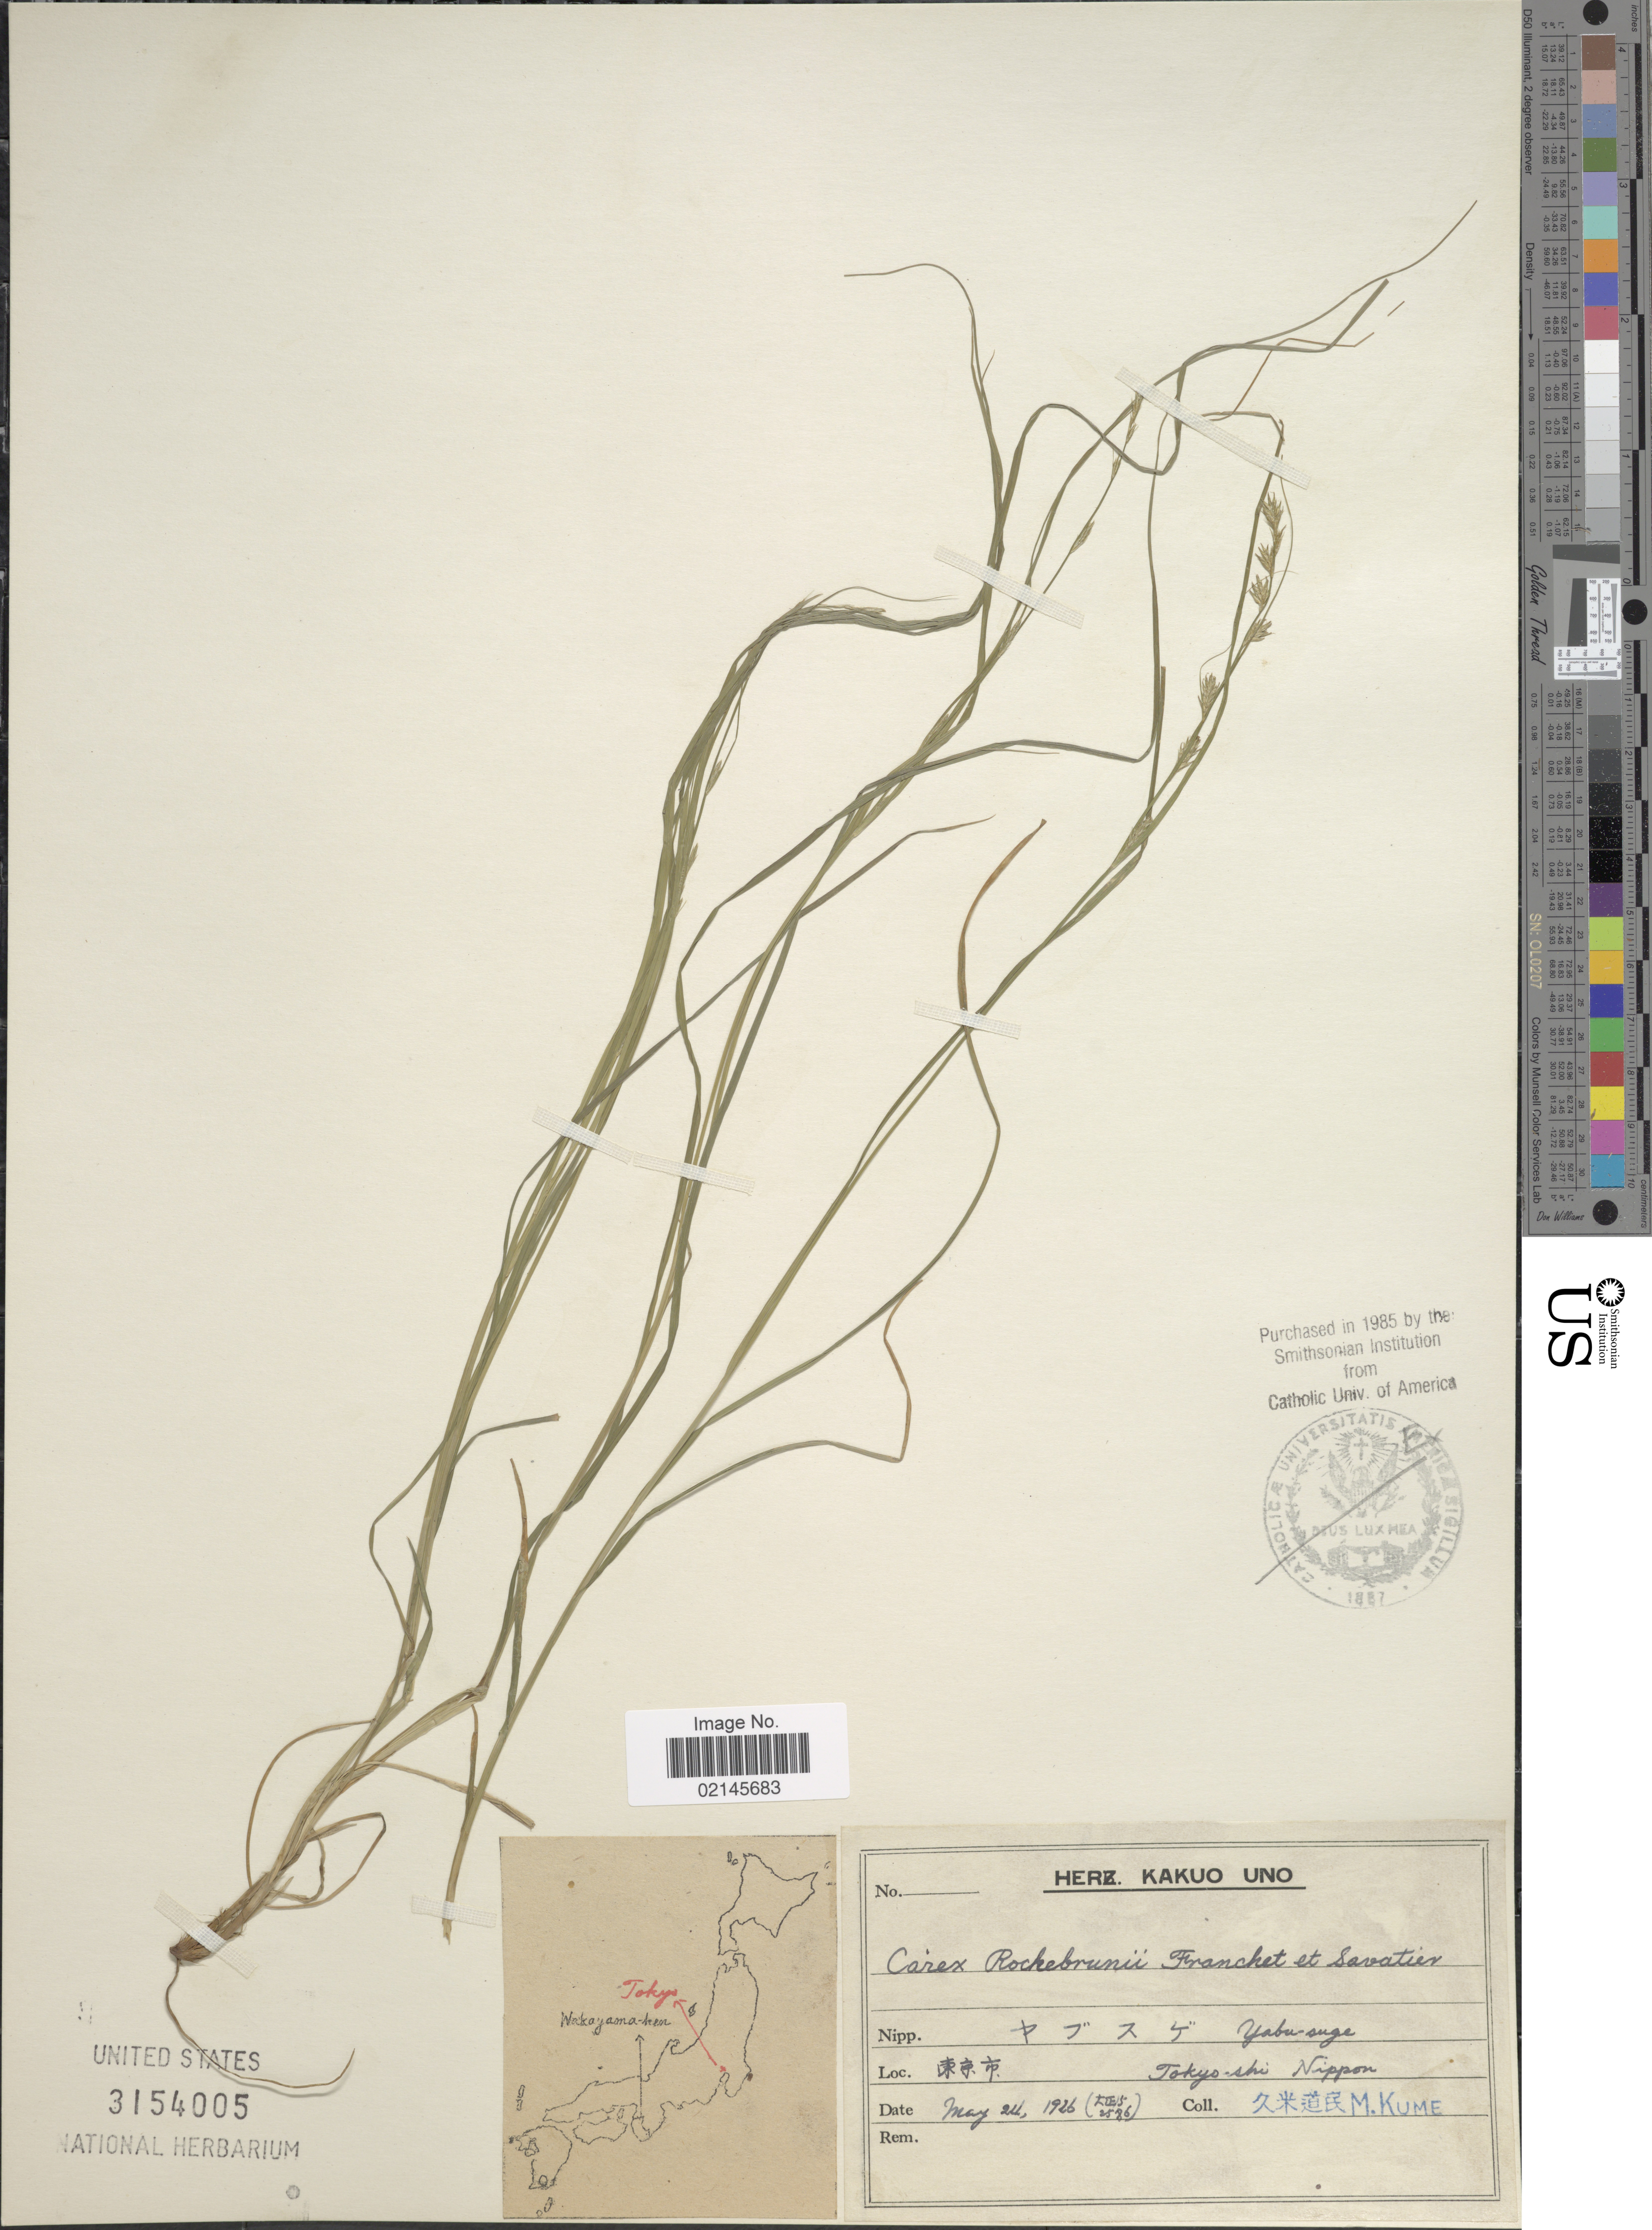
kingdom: Plantae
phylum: Tracheophyta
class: Liliopsida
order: Poales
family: Cyperaceae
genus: Carex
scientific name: Carex rochebrunii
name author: Franch. & Sav.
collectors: M. Kume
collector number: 2586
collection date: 1926-05-24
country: Japan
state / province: Tokyo, Federal City of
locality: Tokyo-shi, Nippon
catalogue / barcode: US 3154005